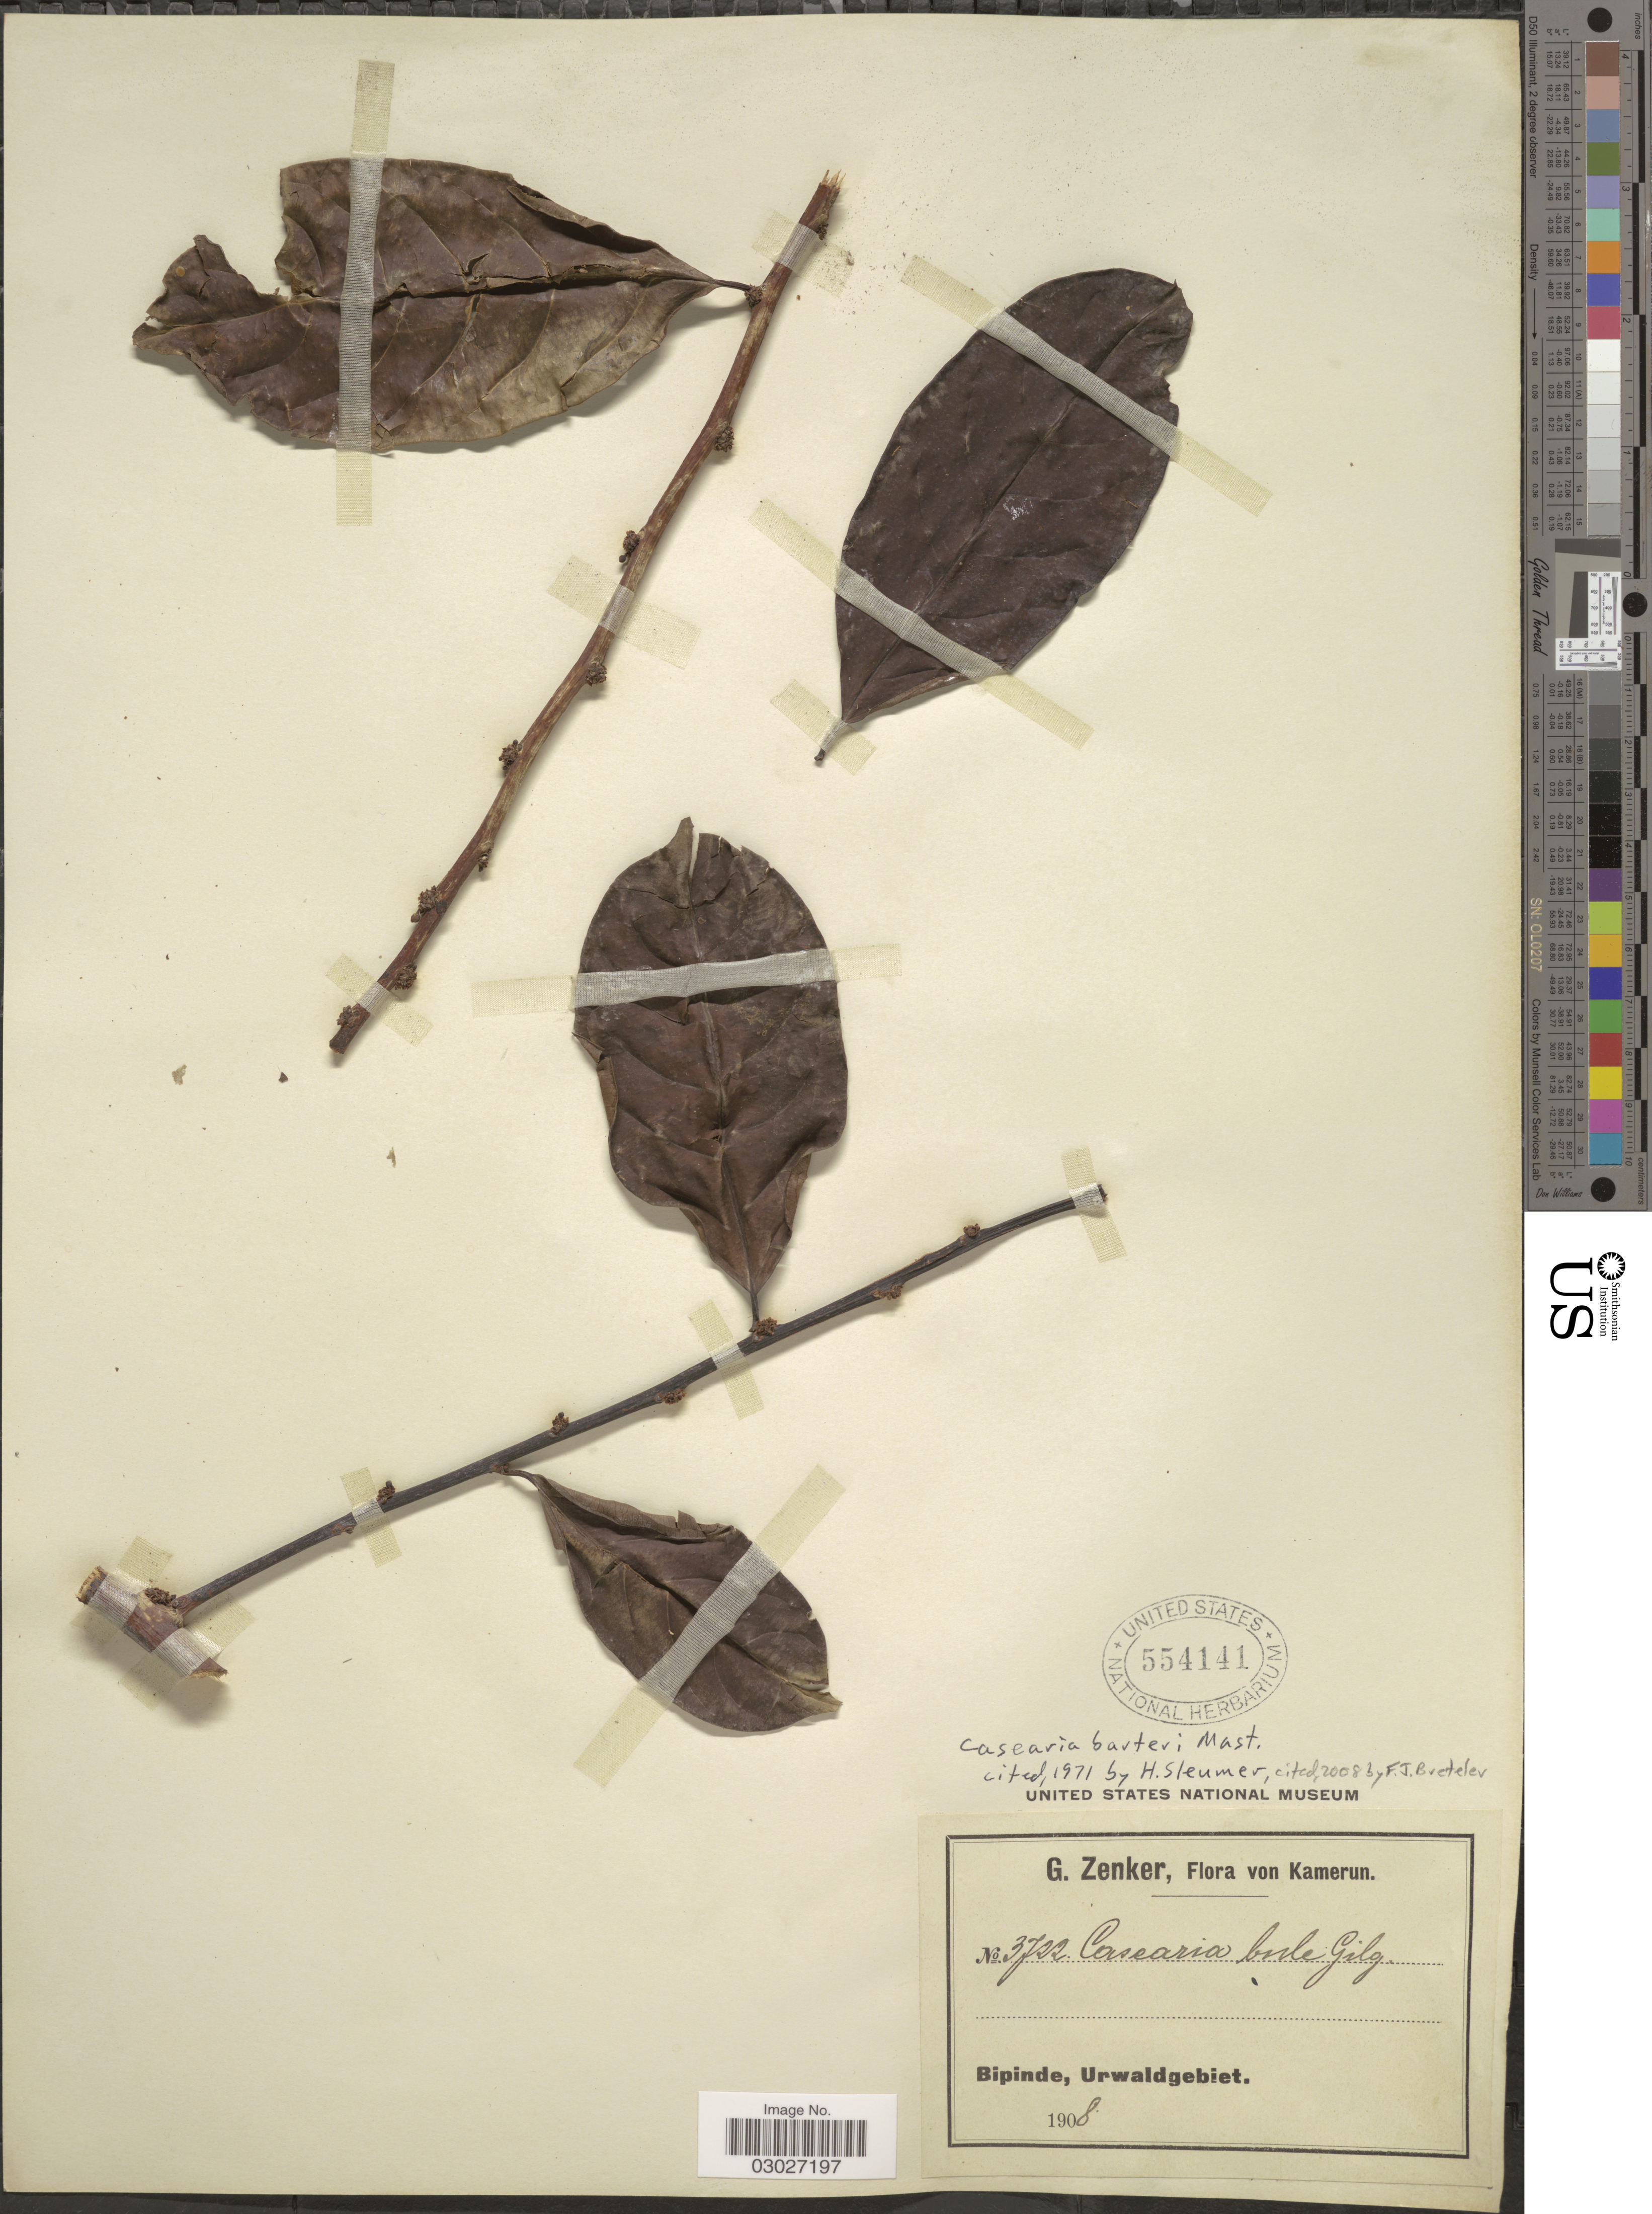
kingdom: Plantae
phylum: Tracheophyta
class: Magnoliopsida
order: Malpighiales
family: Salicaceae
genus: Casearia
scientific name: Casearia barteri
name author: Mast.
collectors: G. A. Zenker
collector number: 3722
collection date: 1908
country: Cameroon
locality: Kamerun. Bipinde, Urwaldgebiet.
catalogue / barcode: US 554141